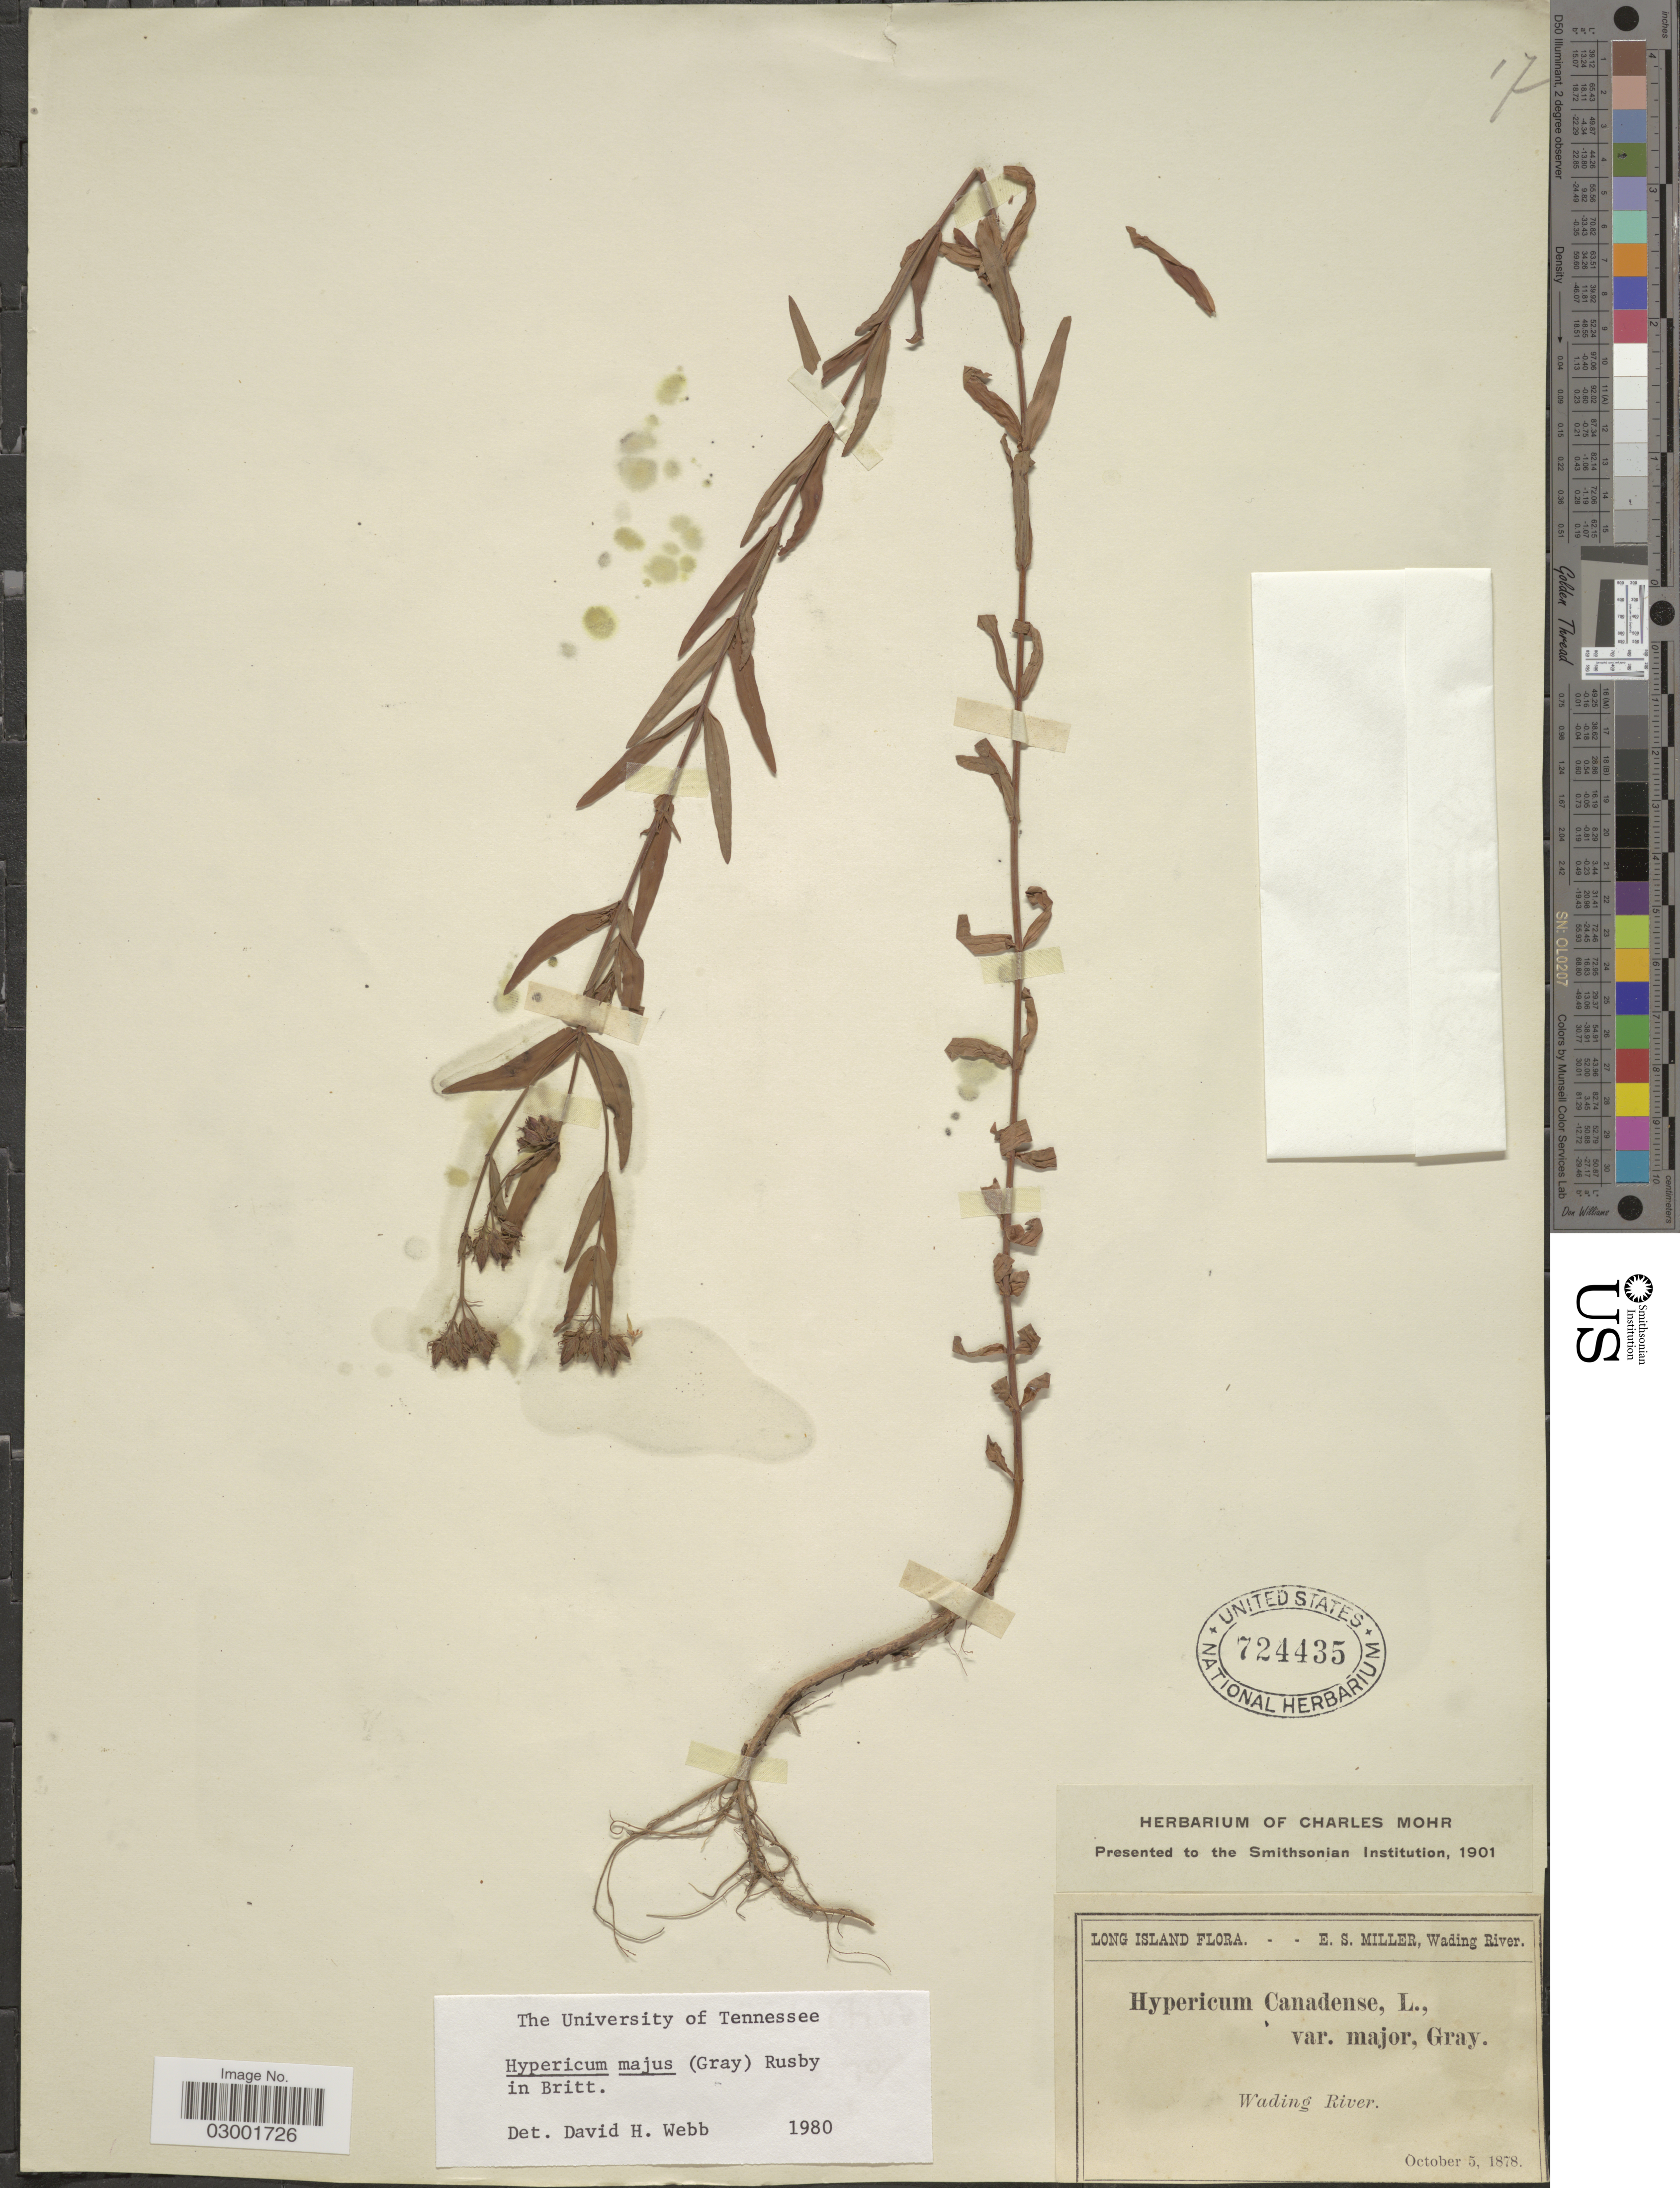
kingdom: Plantae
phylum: Tracheophyta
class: Magnoliopsida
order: Malpighiales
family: Hypericaceae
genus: Hypericum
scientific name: Hypericum majus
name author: (A. Gray) Britton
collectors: E. S. Miller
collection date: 1878-10-05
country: United States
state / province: New York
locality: Long Island. Wading River.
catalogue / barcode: US 724435